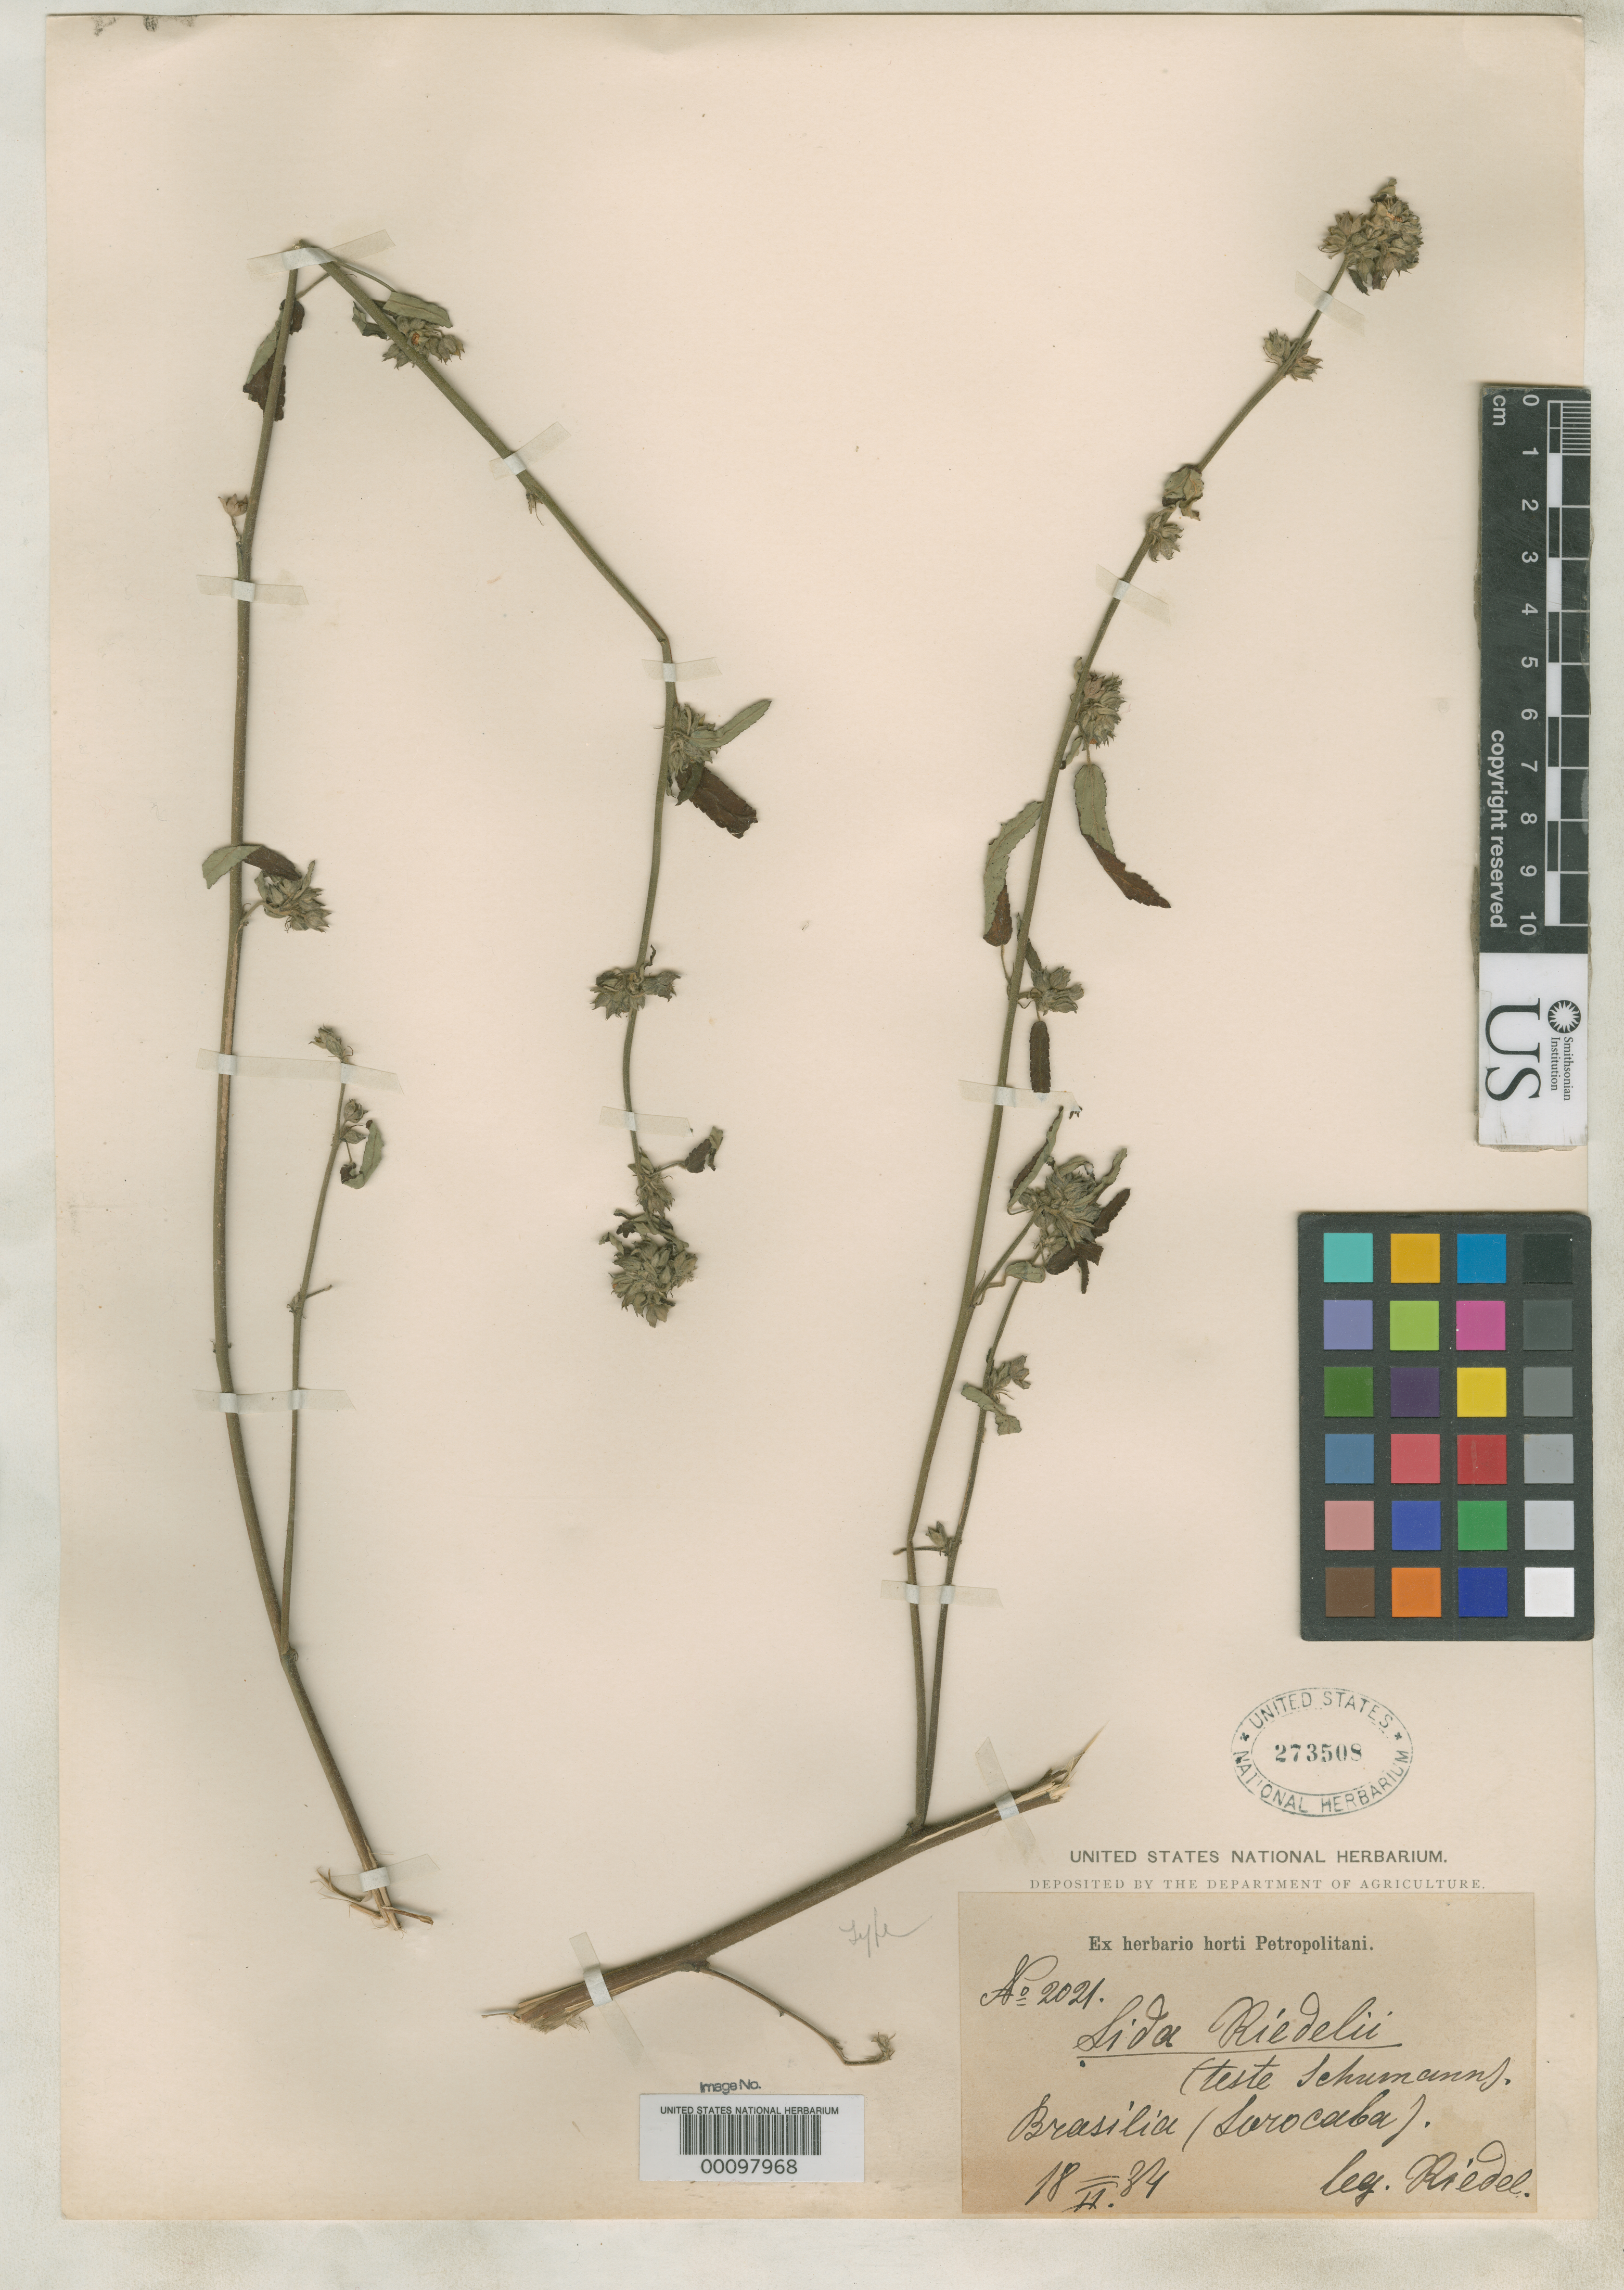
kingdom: Plantae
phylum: Tracheophyta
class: Magnoliopsida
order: Malvales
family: Malvaceae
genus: Sida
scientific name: Sida riedelii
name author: K. Schum. in Mart.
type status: Isotype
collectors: L. Riedel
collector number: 2021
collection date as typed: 1834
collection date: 1834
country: Brazil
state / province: São Paulo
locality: Near Sorocaba.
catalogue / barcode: US 273508